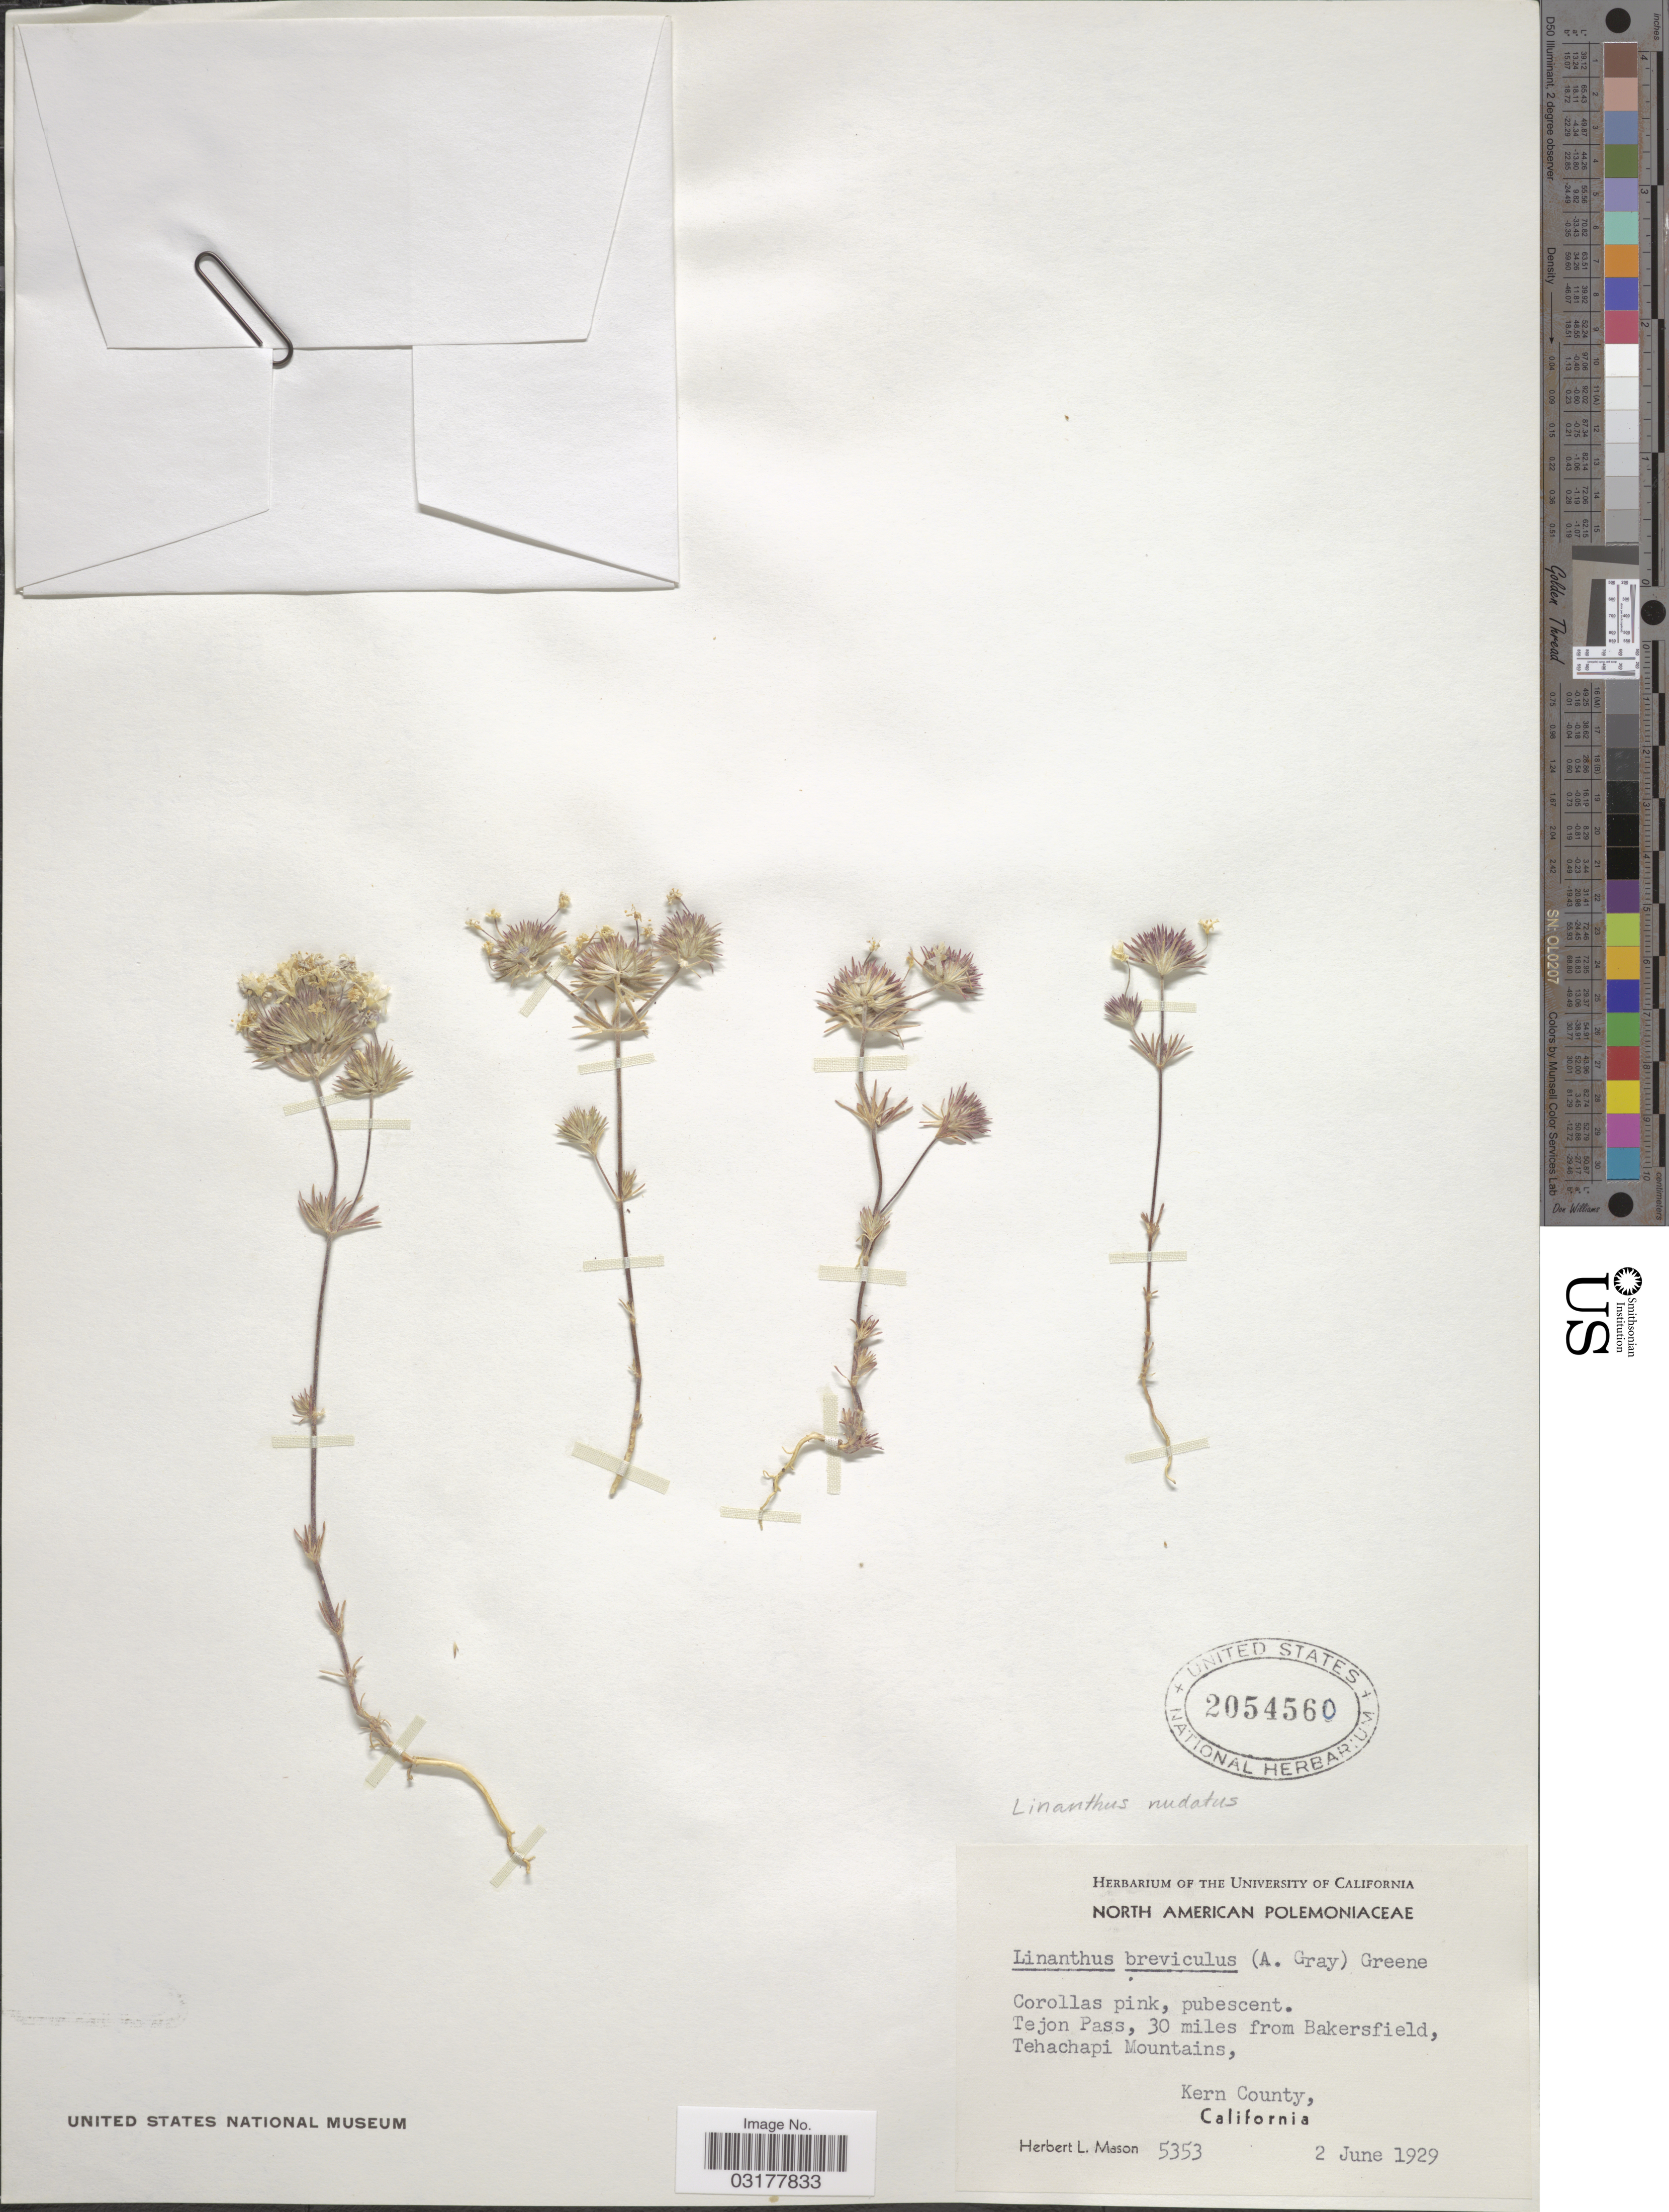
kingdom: Plantae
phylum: Tracheophyta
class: Magnoliopsida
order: Ericales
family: Polemoniaceae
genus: Leptosiphon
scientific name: Leptosiphon nudatus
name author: (Greene) J.M. Porter & L.A. Johnson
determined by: Strong, Mark T., (BOT), Smithsonian Institution - National Museum of Natural History (UNITED STATES)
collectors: H. L. Mason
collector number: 5353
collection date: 1929-06-02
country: United States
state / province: California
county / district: Kern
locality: Tejon Pass, 30 miles from Bakersfield, Tehachapi Mountains, Kern County.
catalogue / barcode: US 2054560